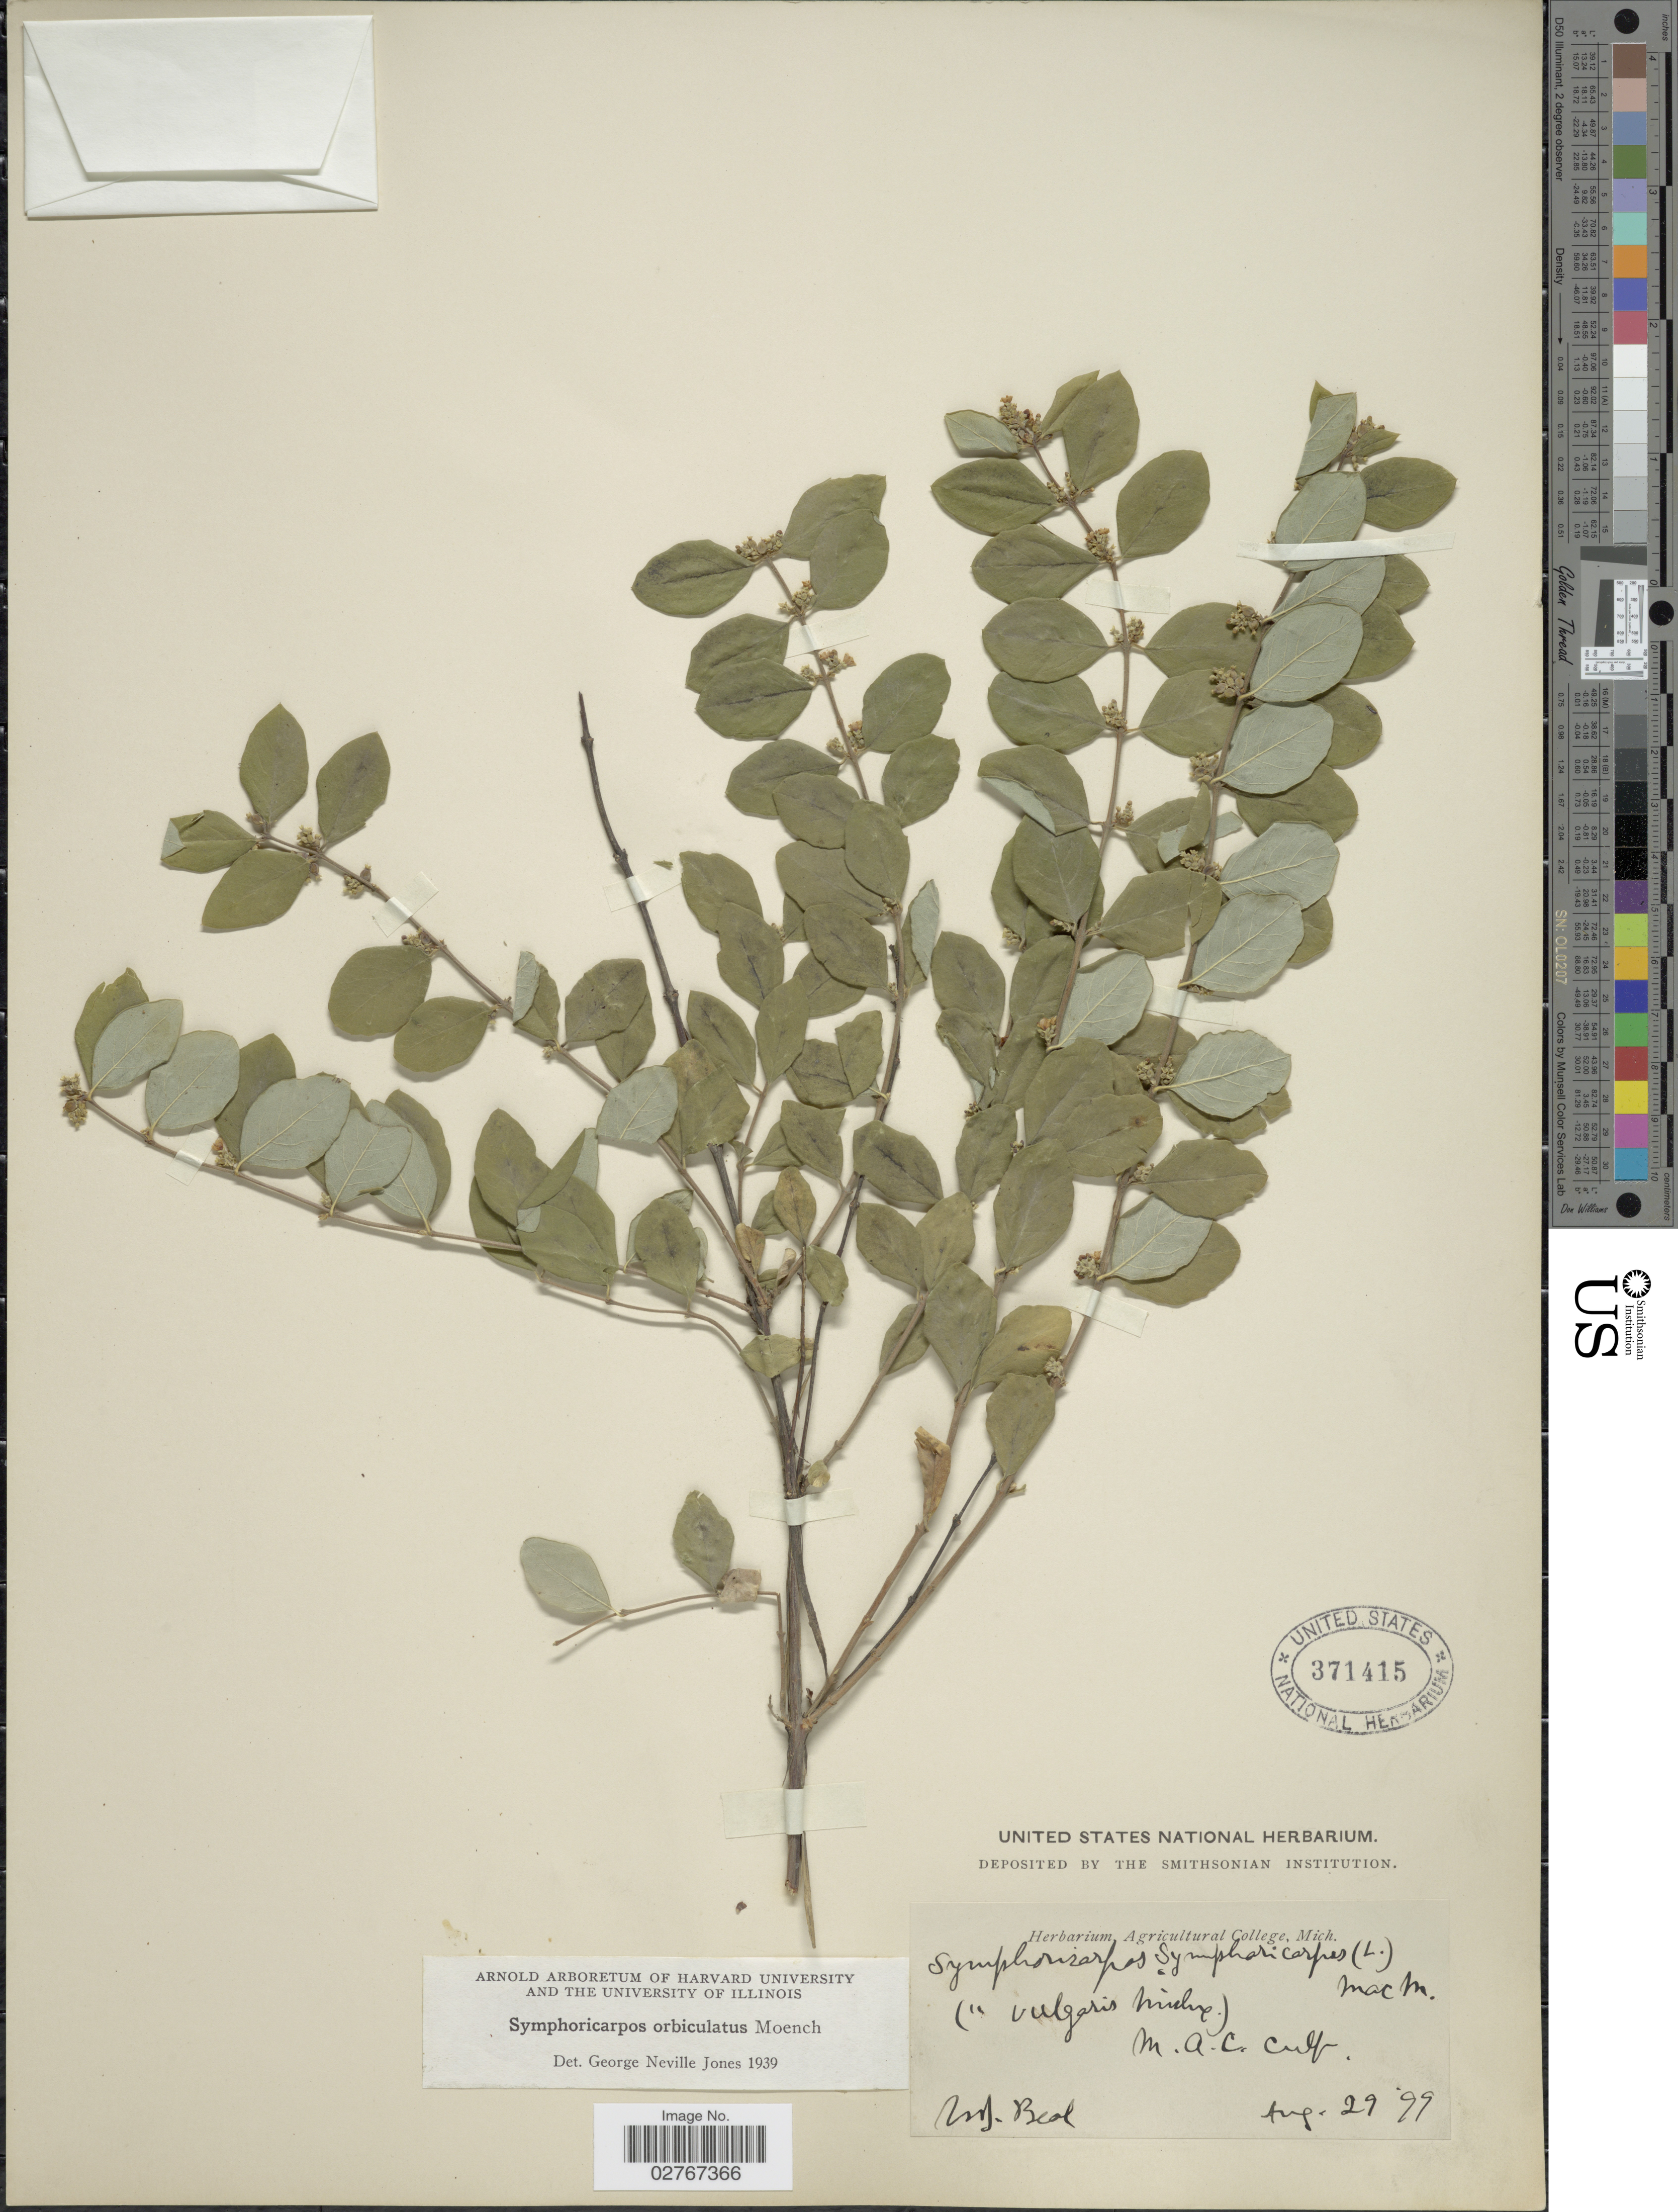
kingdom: Plantae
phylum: Tracheophyta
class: Magnoliopsida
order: Dipsacales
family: Caprifoliaceae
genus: Symphoricarpos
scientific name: Symphoricarpos orbiculatus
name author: Moench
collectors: Beal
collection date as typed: Transcribed d/m/y: 29/8/99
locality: M.A.C.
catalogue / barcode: US 371415